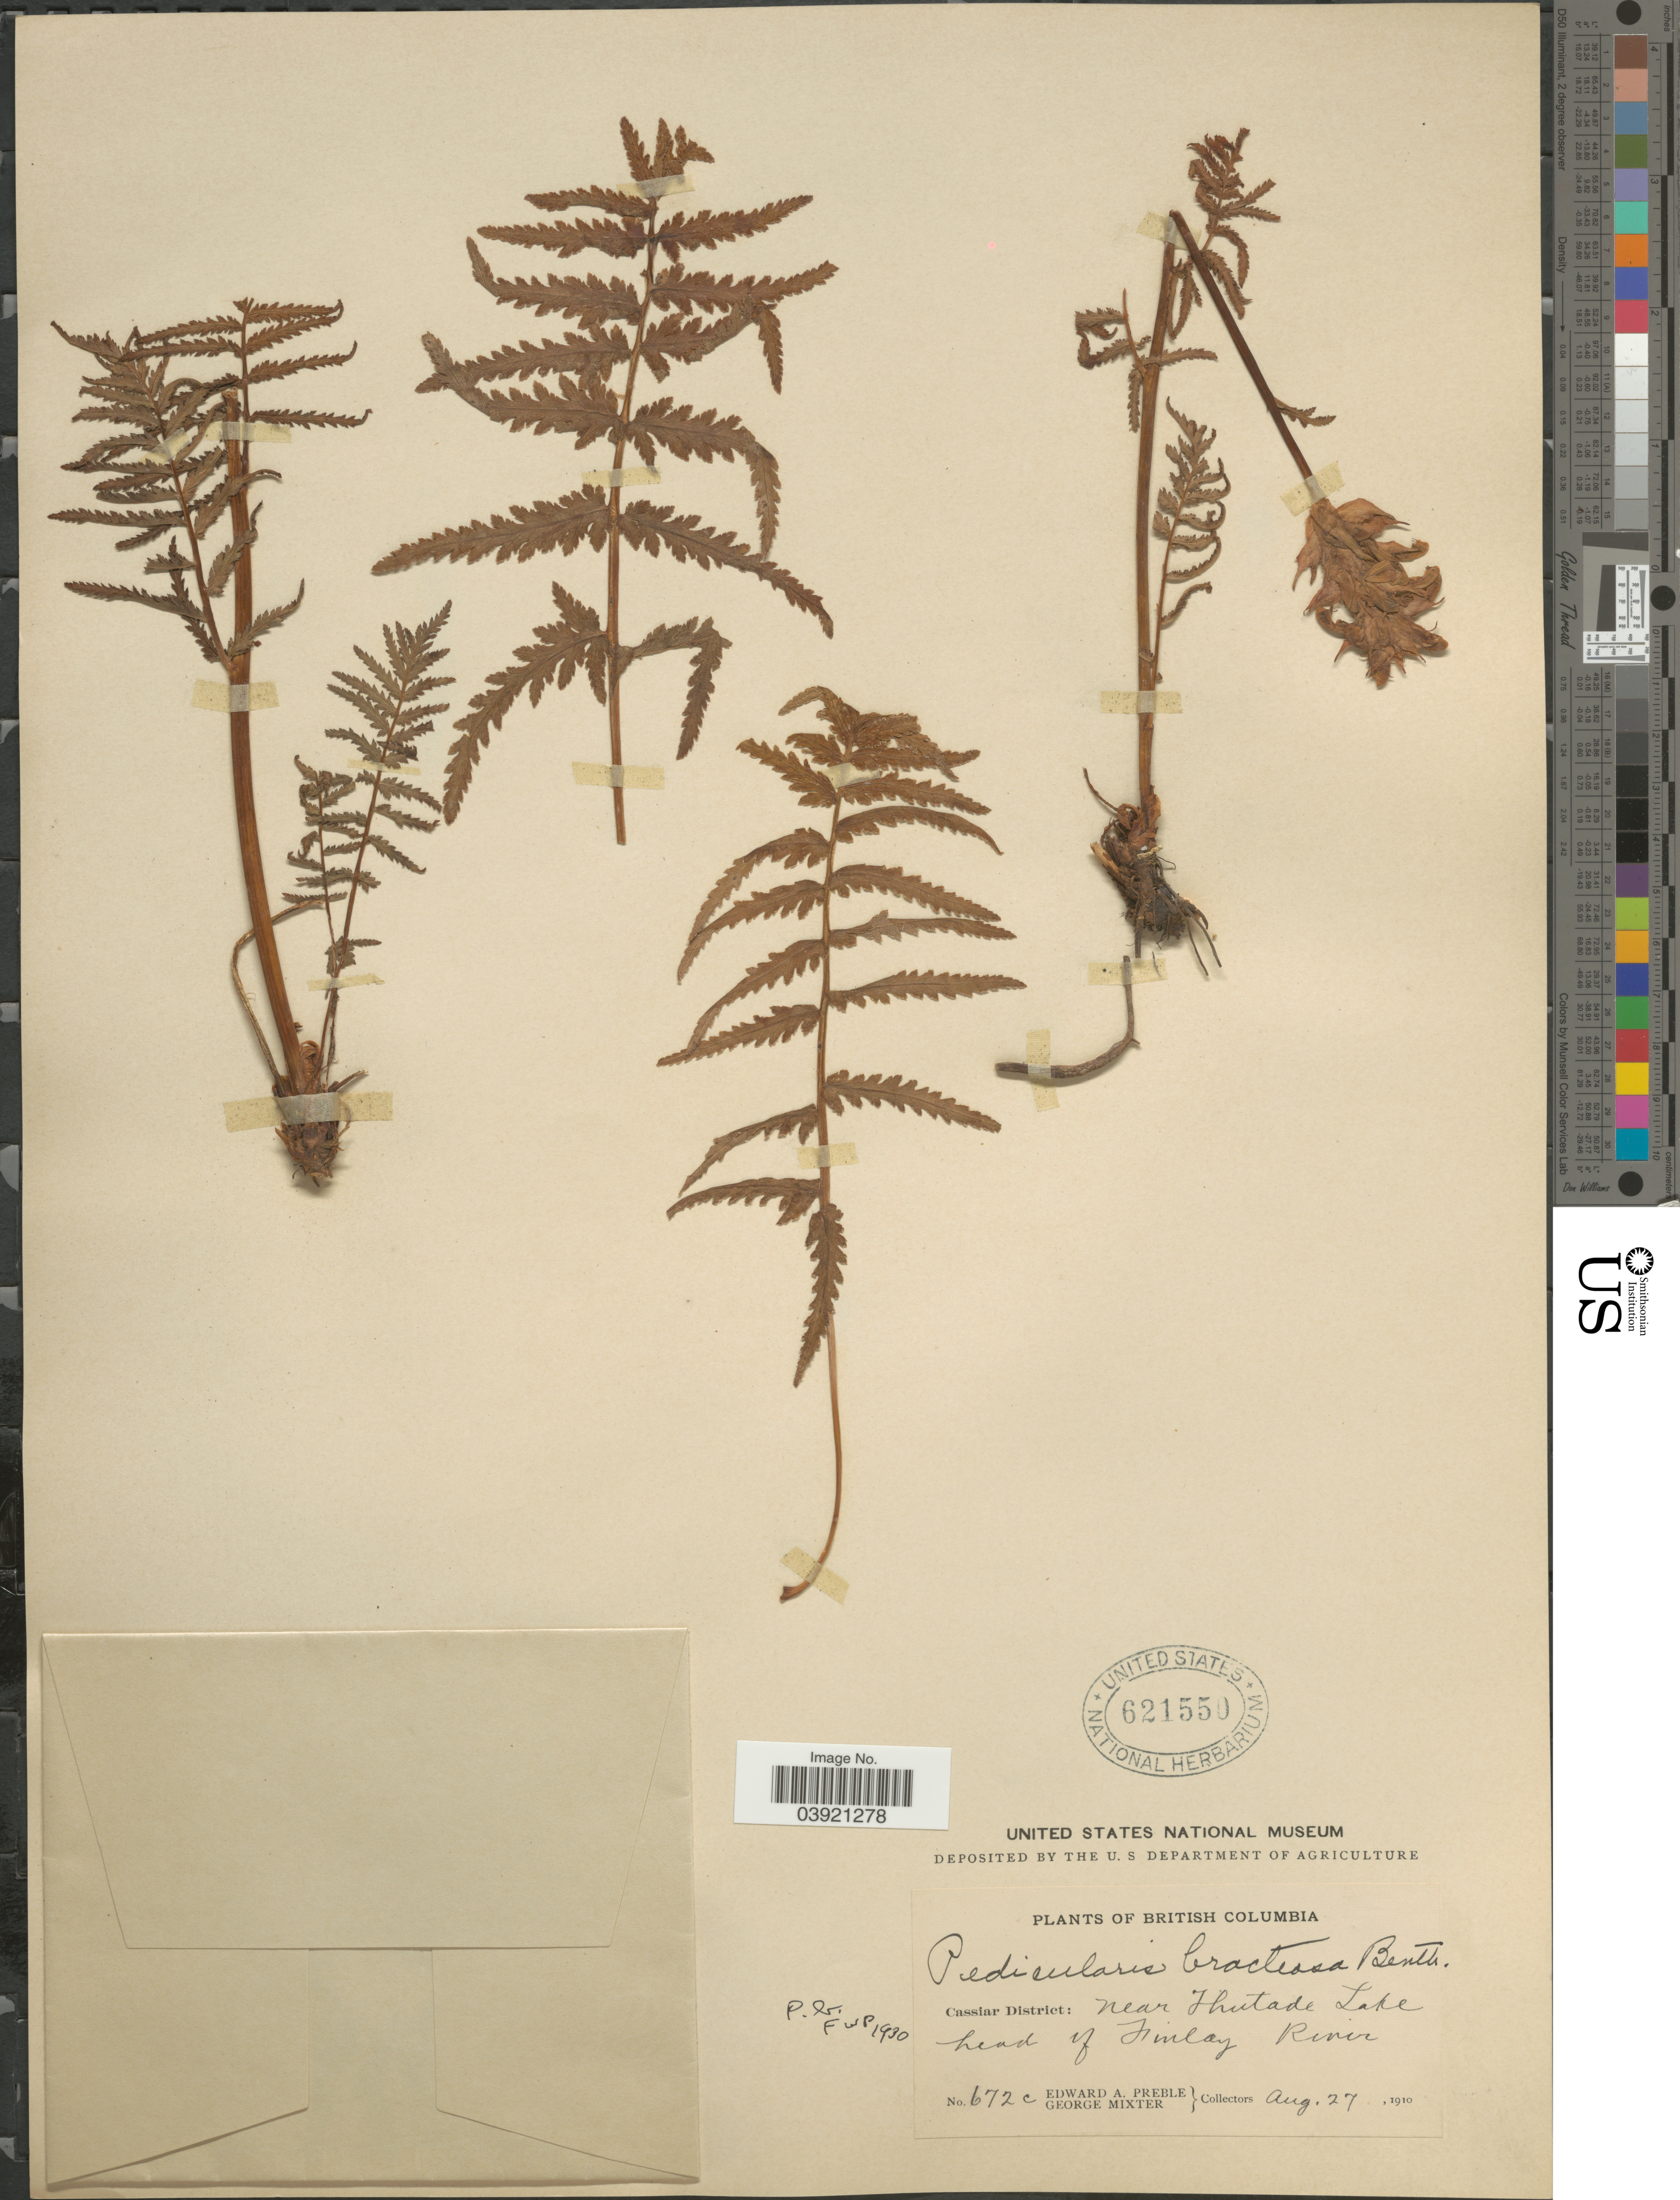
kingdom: Plantae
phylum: Tracheophyta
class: Magnoliopsida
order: Lamiales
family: Orobanchaceae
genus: Pedicularis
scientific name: Pedicularis bracteosa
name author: Benth.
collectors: E. Preble & G. Mixter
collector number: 672c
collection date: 1910-08-27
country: Canada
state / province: British Columbia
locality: Cassiar District: near Thutade Lake head of Finlay River.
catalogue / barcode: US 621550